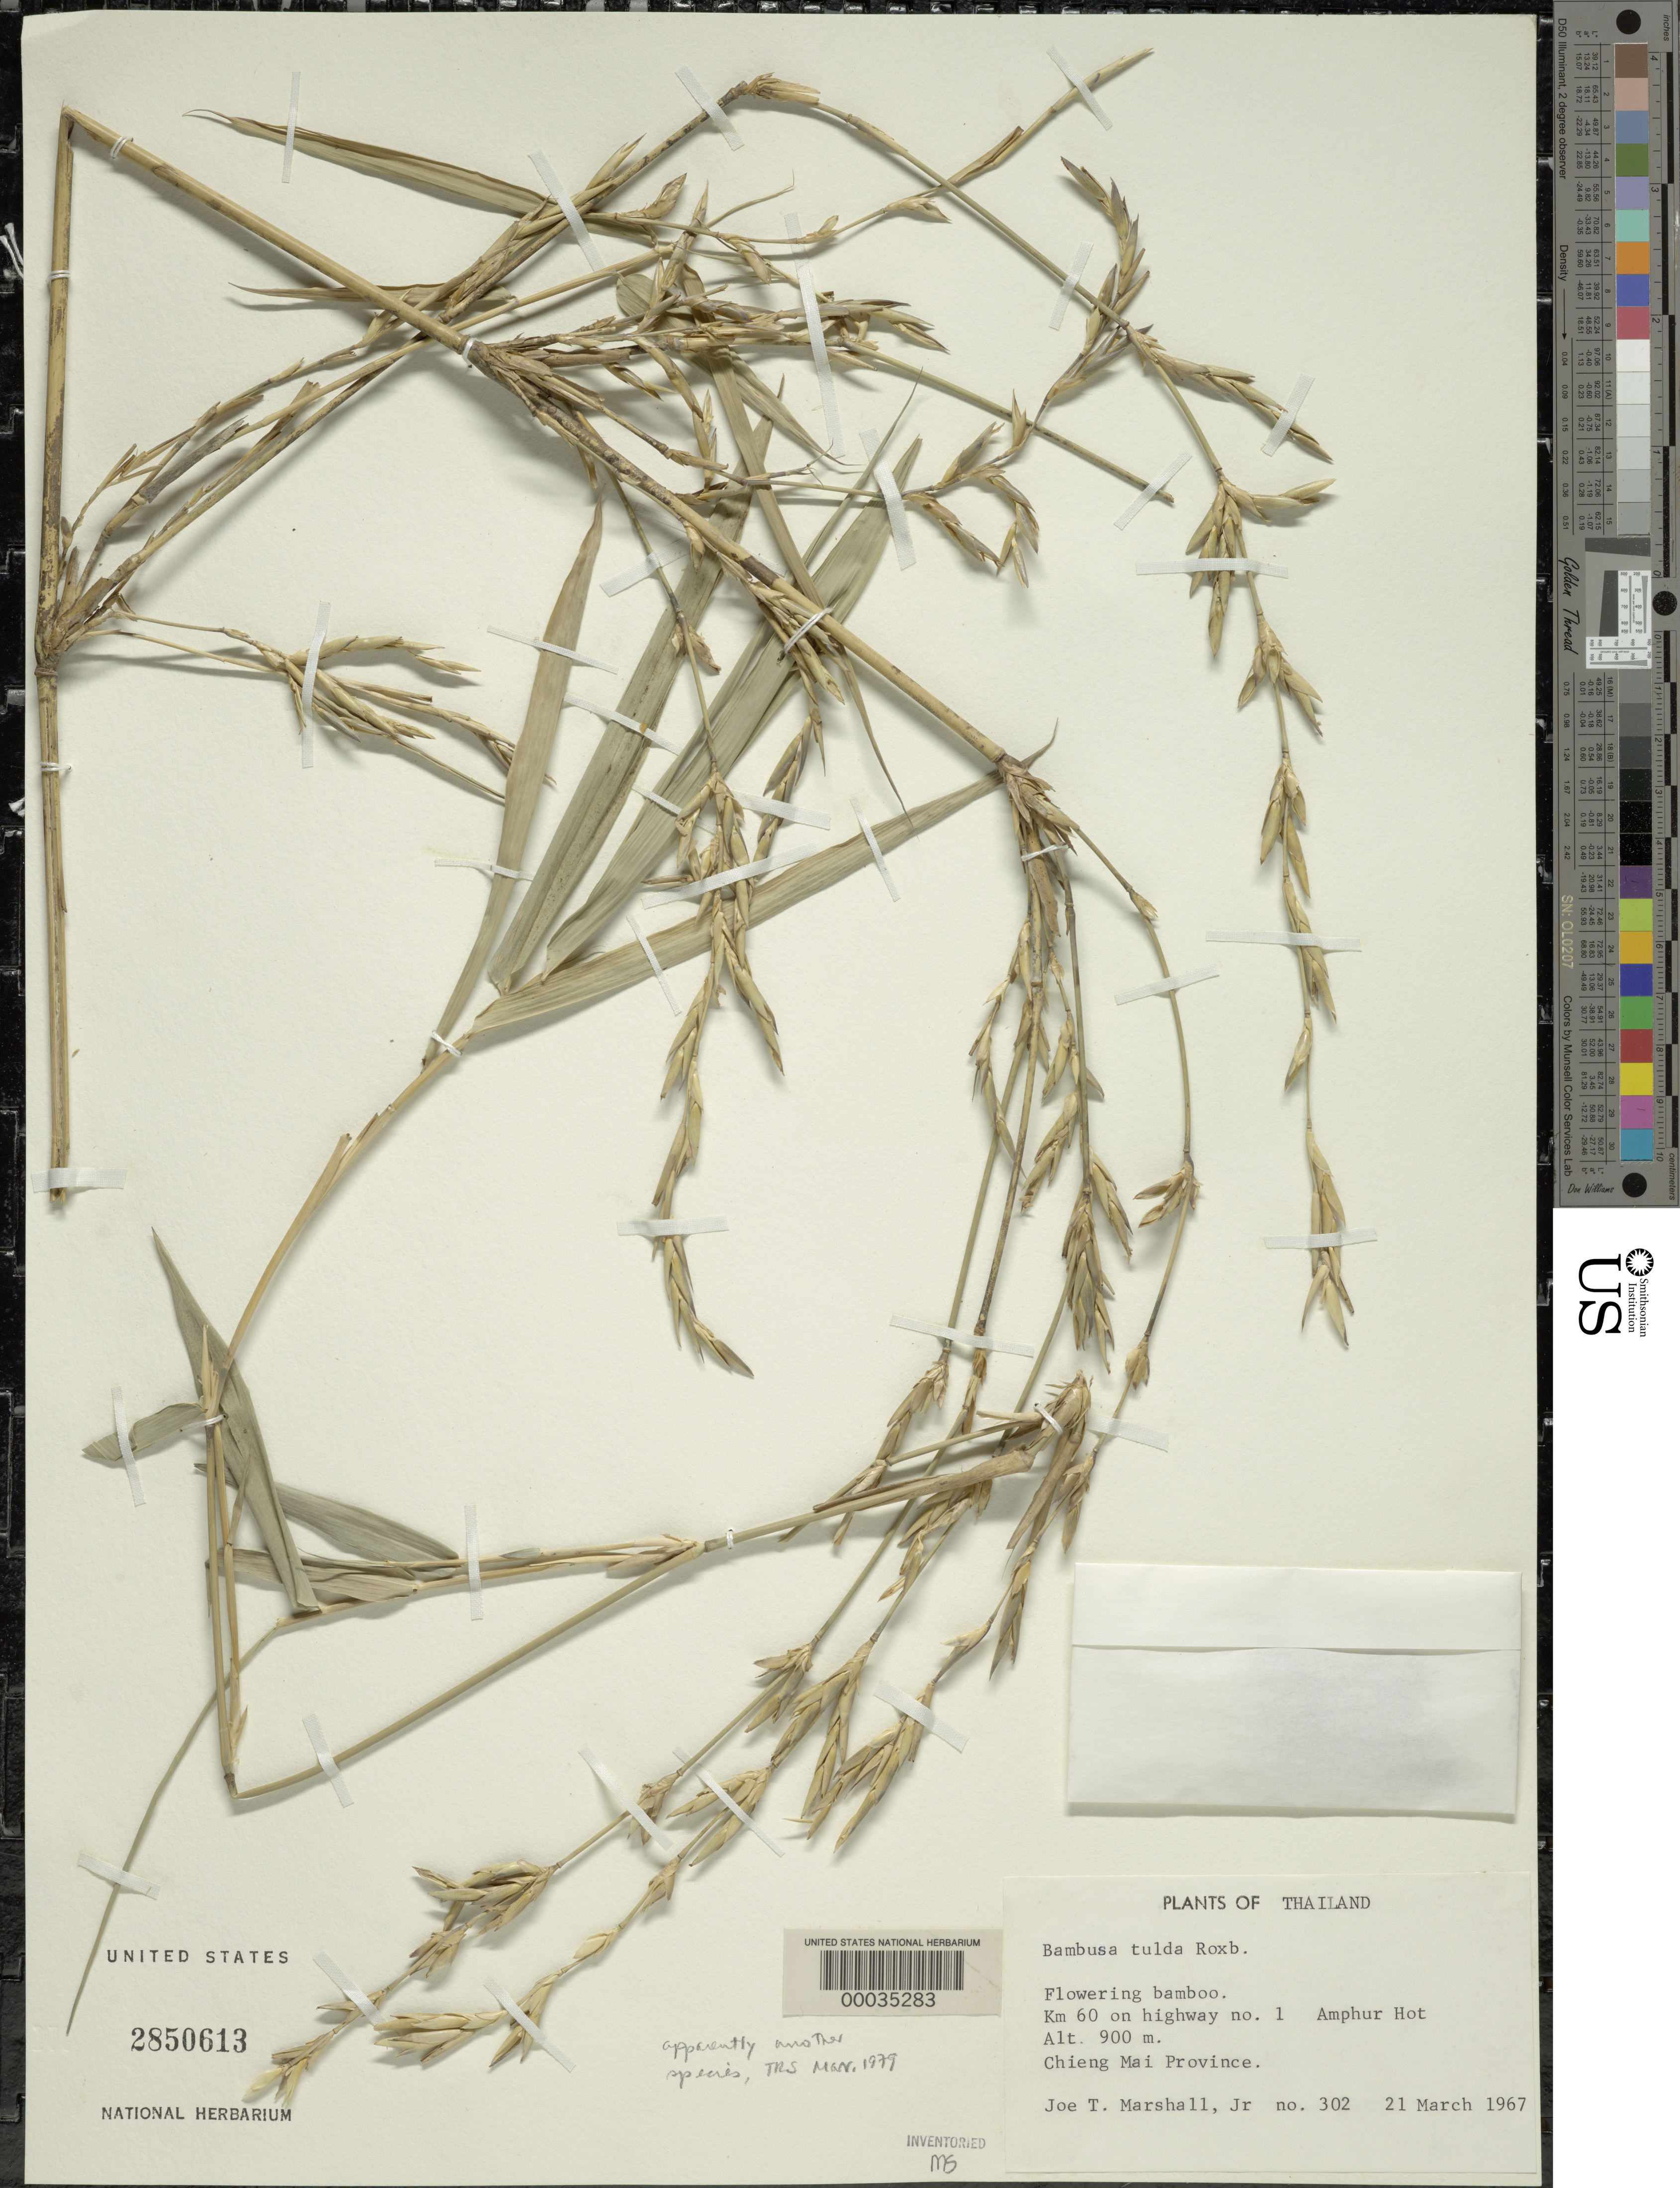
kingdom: Plantae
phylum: Tracheophyta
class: Liliopsida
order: Poales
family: Poaceae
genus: Bambusa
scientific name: Bambusa sp.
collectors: J. T. Marshall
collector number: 302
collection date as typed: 21 Mar 1967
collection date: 1967-03-21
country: Thailand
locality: Amphur hot, chieng mai prov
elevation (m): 900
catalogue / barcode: US 2850613